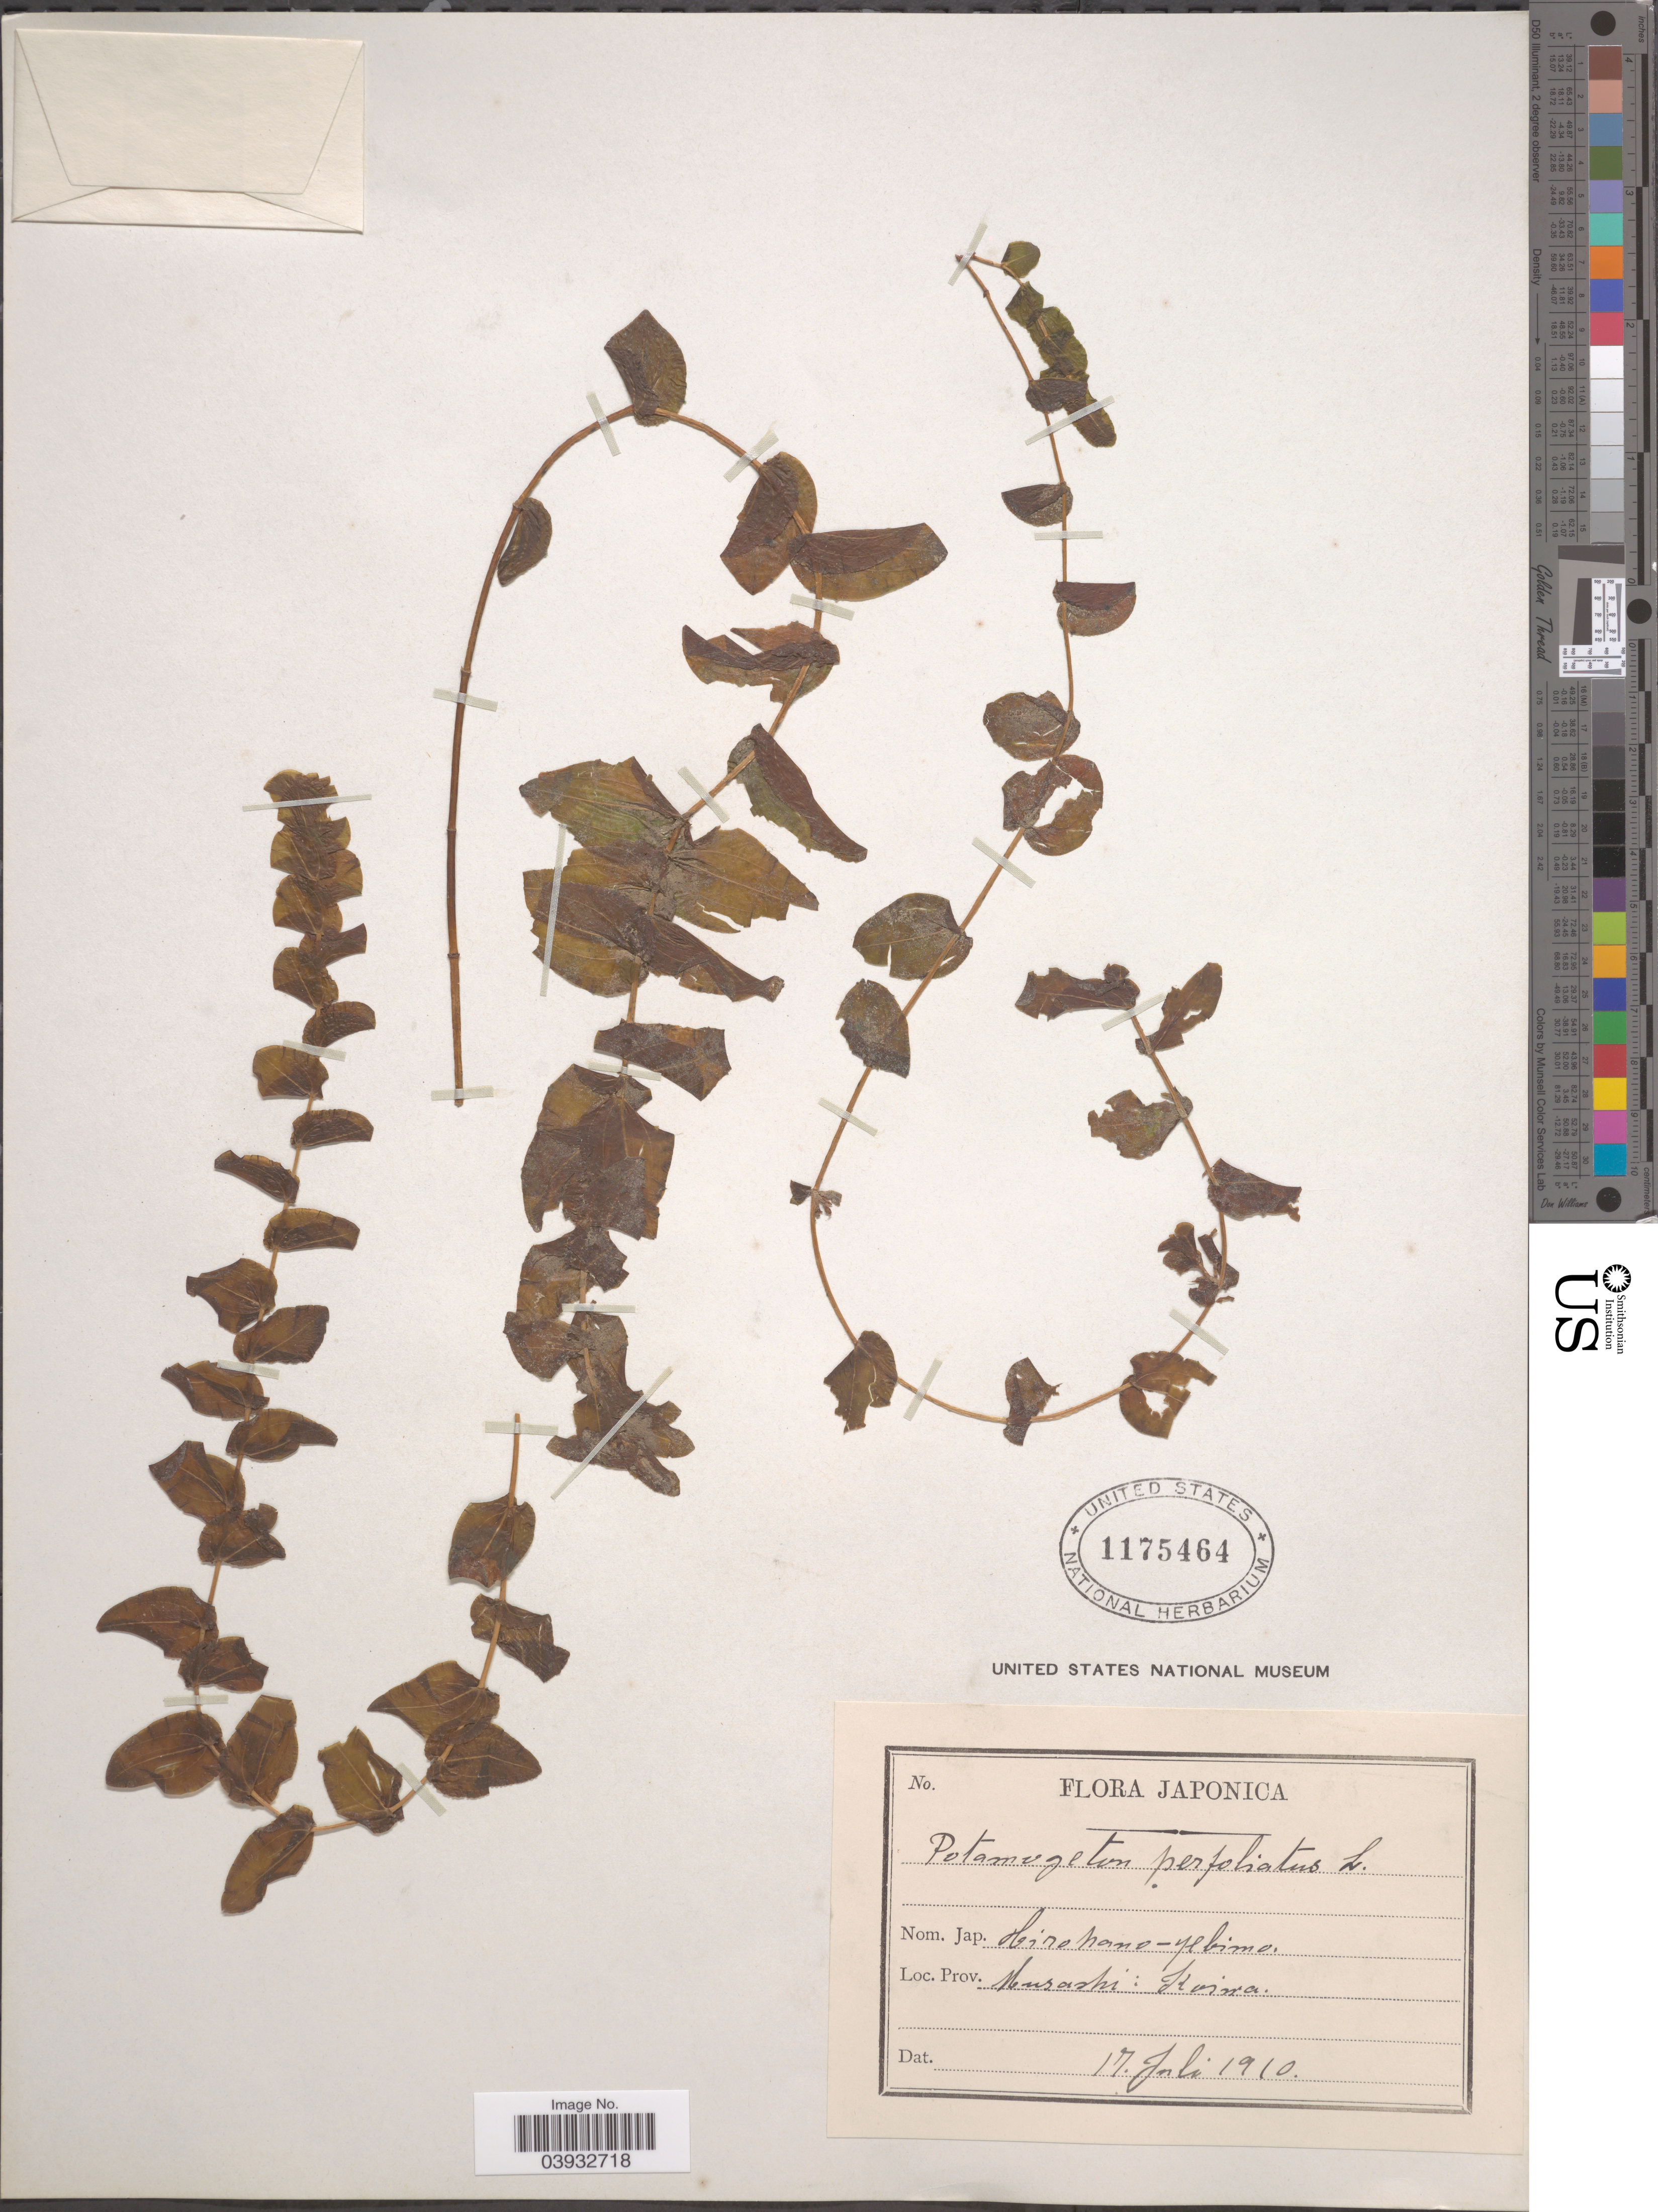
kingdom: Plantae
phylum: Tracheophyta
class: Liliopsida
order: Alismatales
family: Potamogetonaceae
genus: Potamogeton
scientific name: Potamogeton perfoliatus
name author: L.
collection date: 1910-07-17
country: Japan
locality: Musashi: Koima.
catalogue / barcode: US 1175464